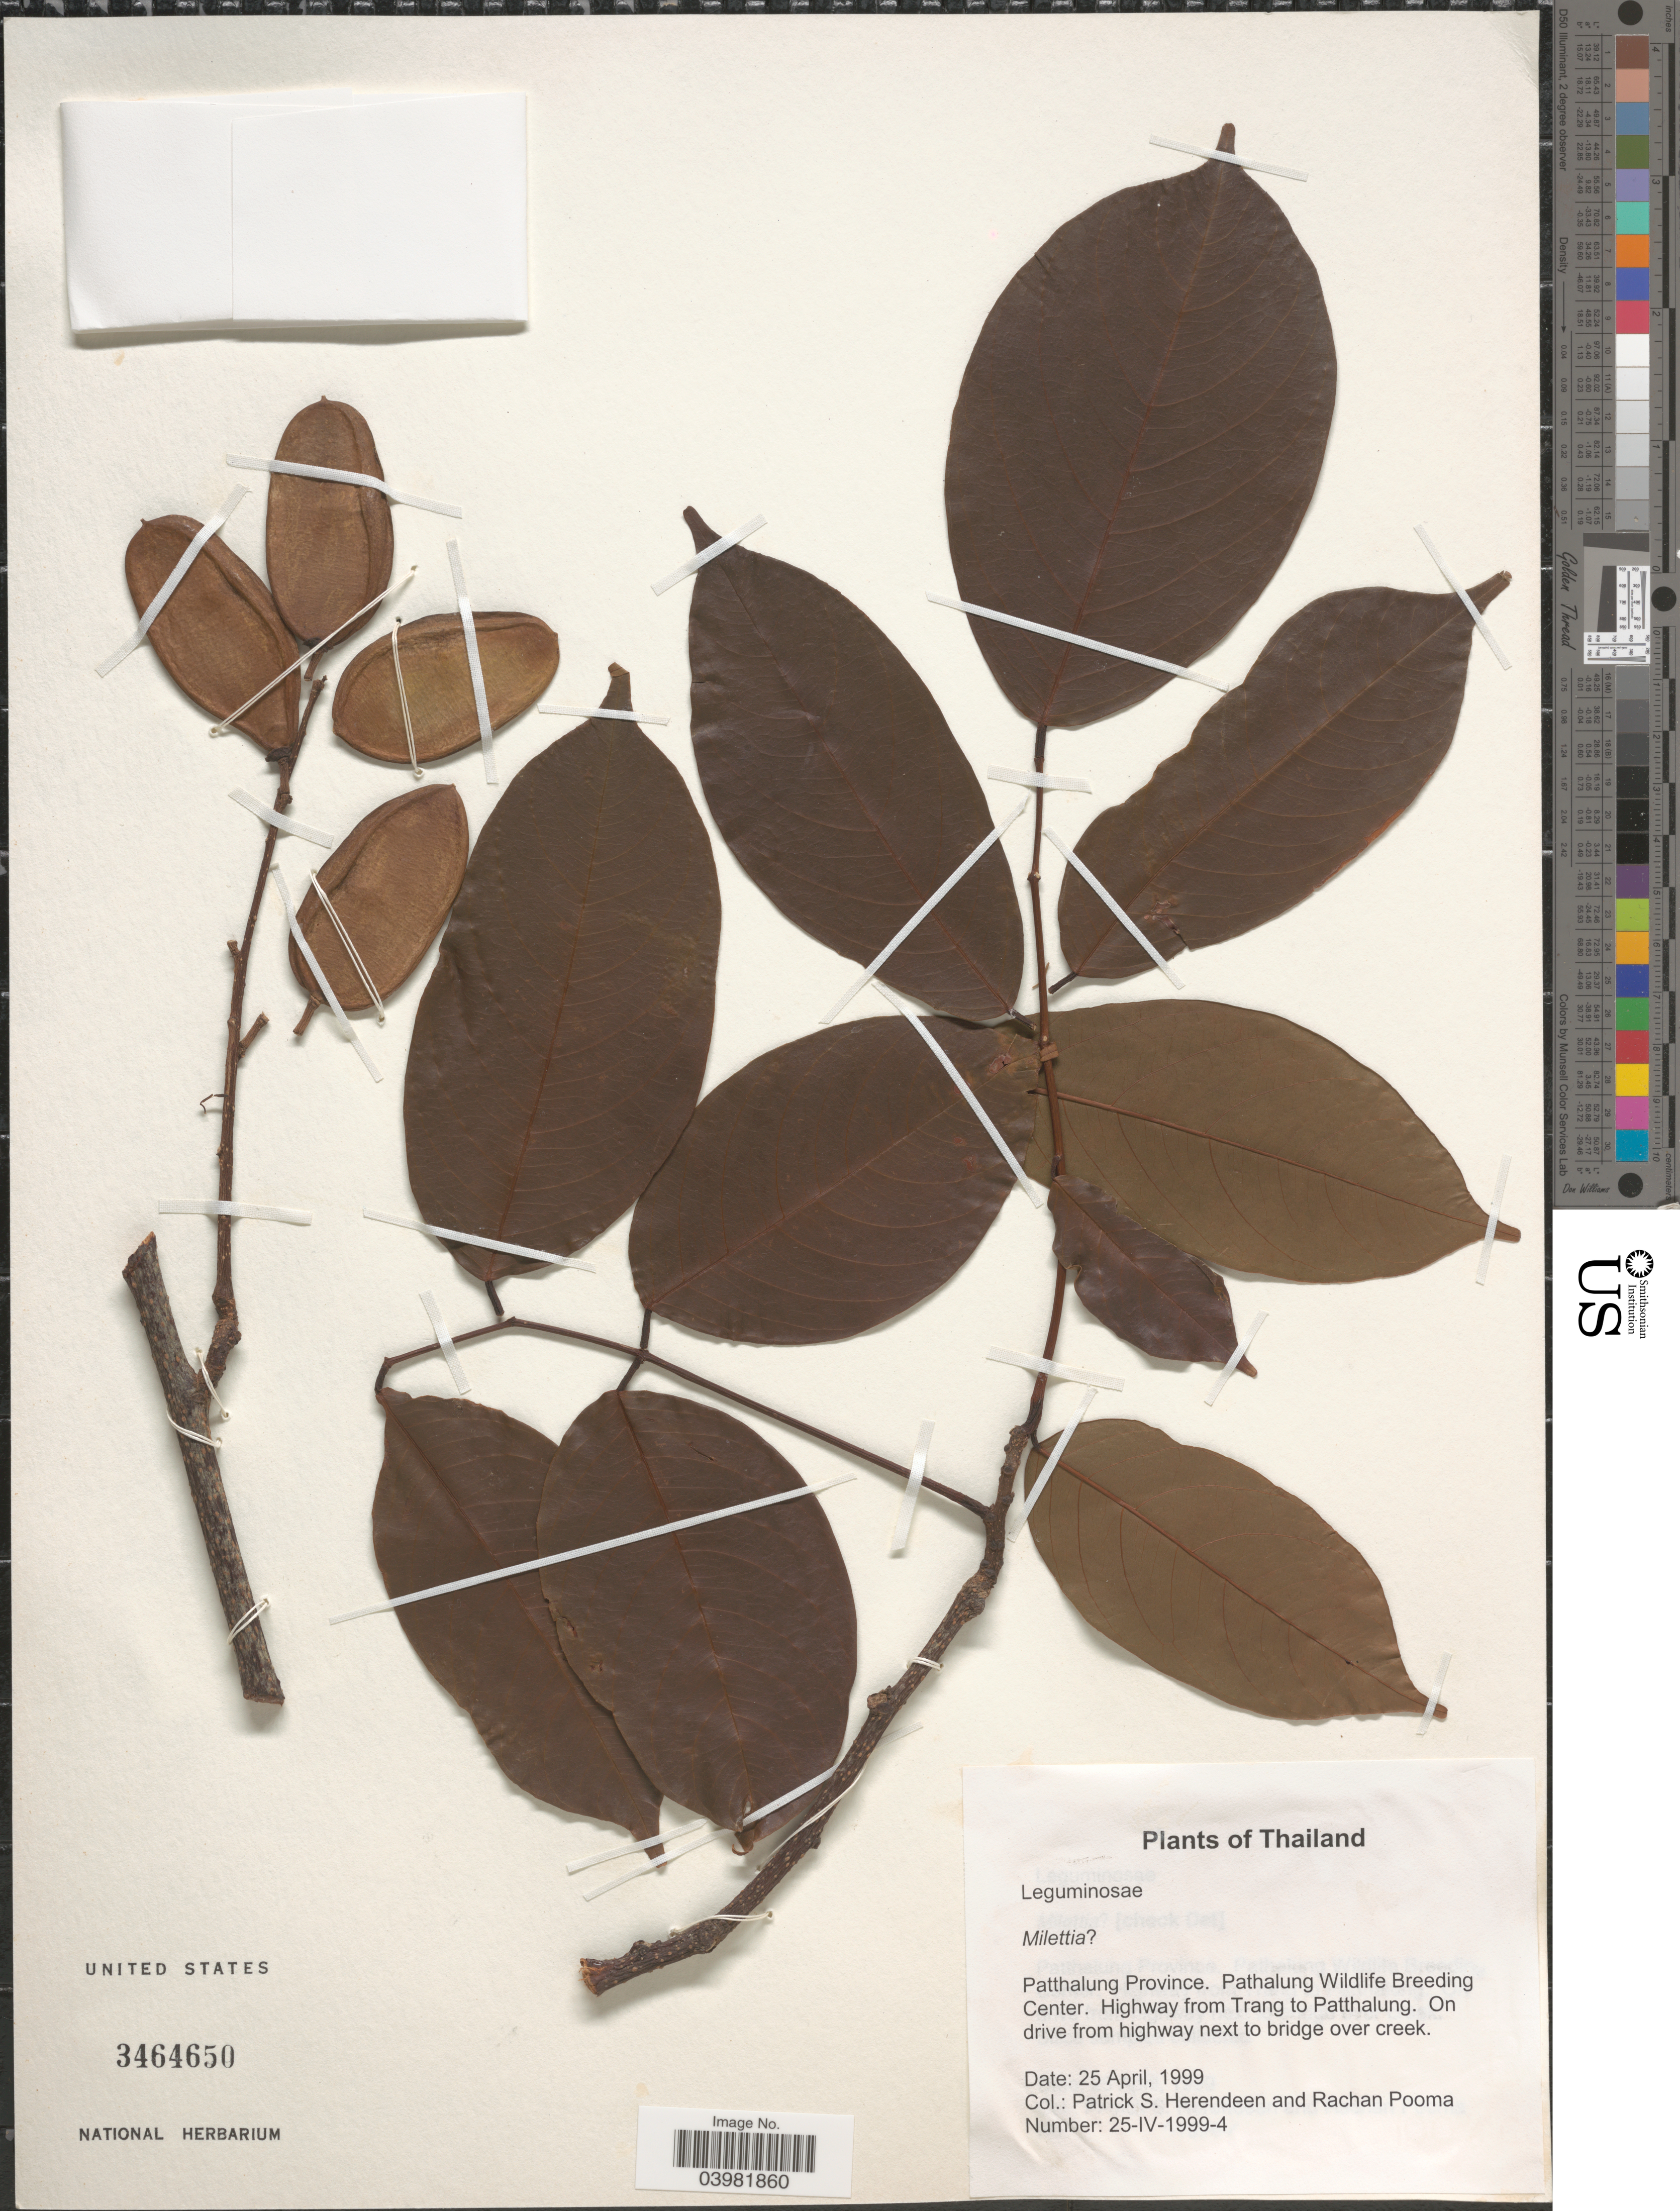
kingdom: Plantae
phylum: Tracheophyta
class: Magnoliopsida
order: Fabales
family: Fabaceae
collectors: P. S. Herendeen & R. Pooma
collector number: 25-IV-1999-4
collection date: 1999-04-25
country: Thailand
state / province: Phattalung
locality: Patthalung Province. Pathalung Wildlife Breeding Center. Highway from Trang to Patthalung. On drive from highway next to bridge over creek.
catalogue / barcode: US 3464650